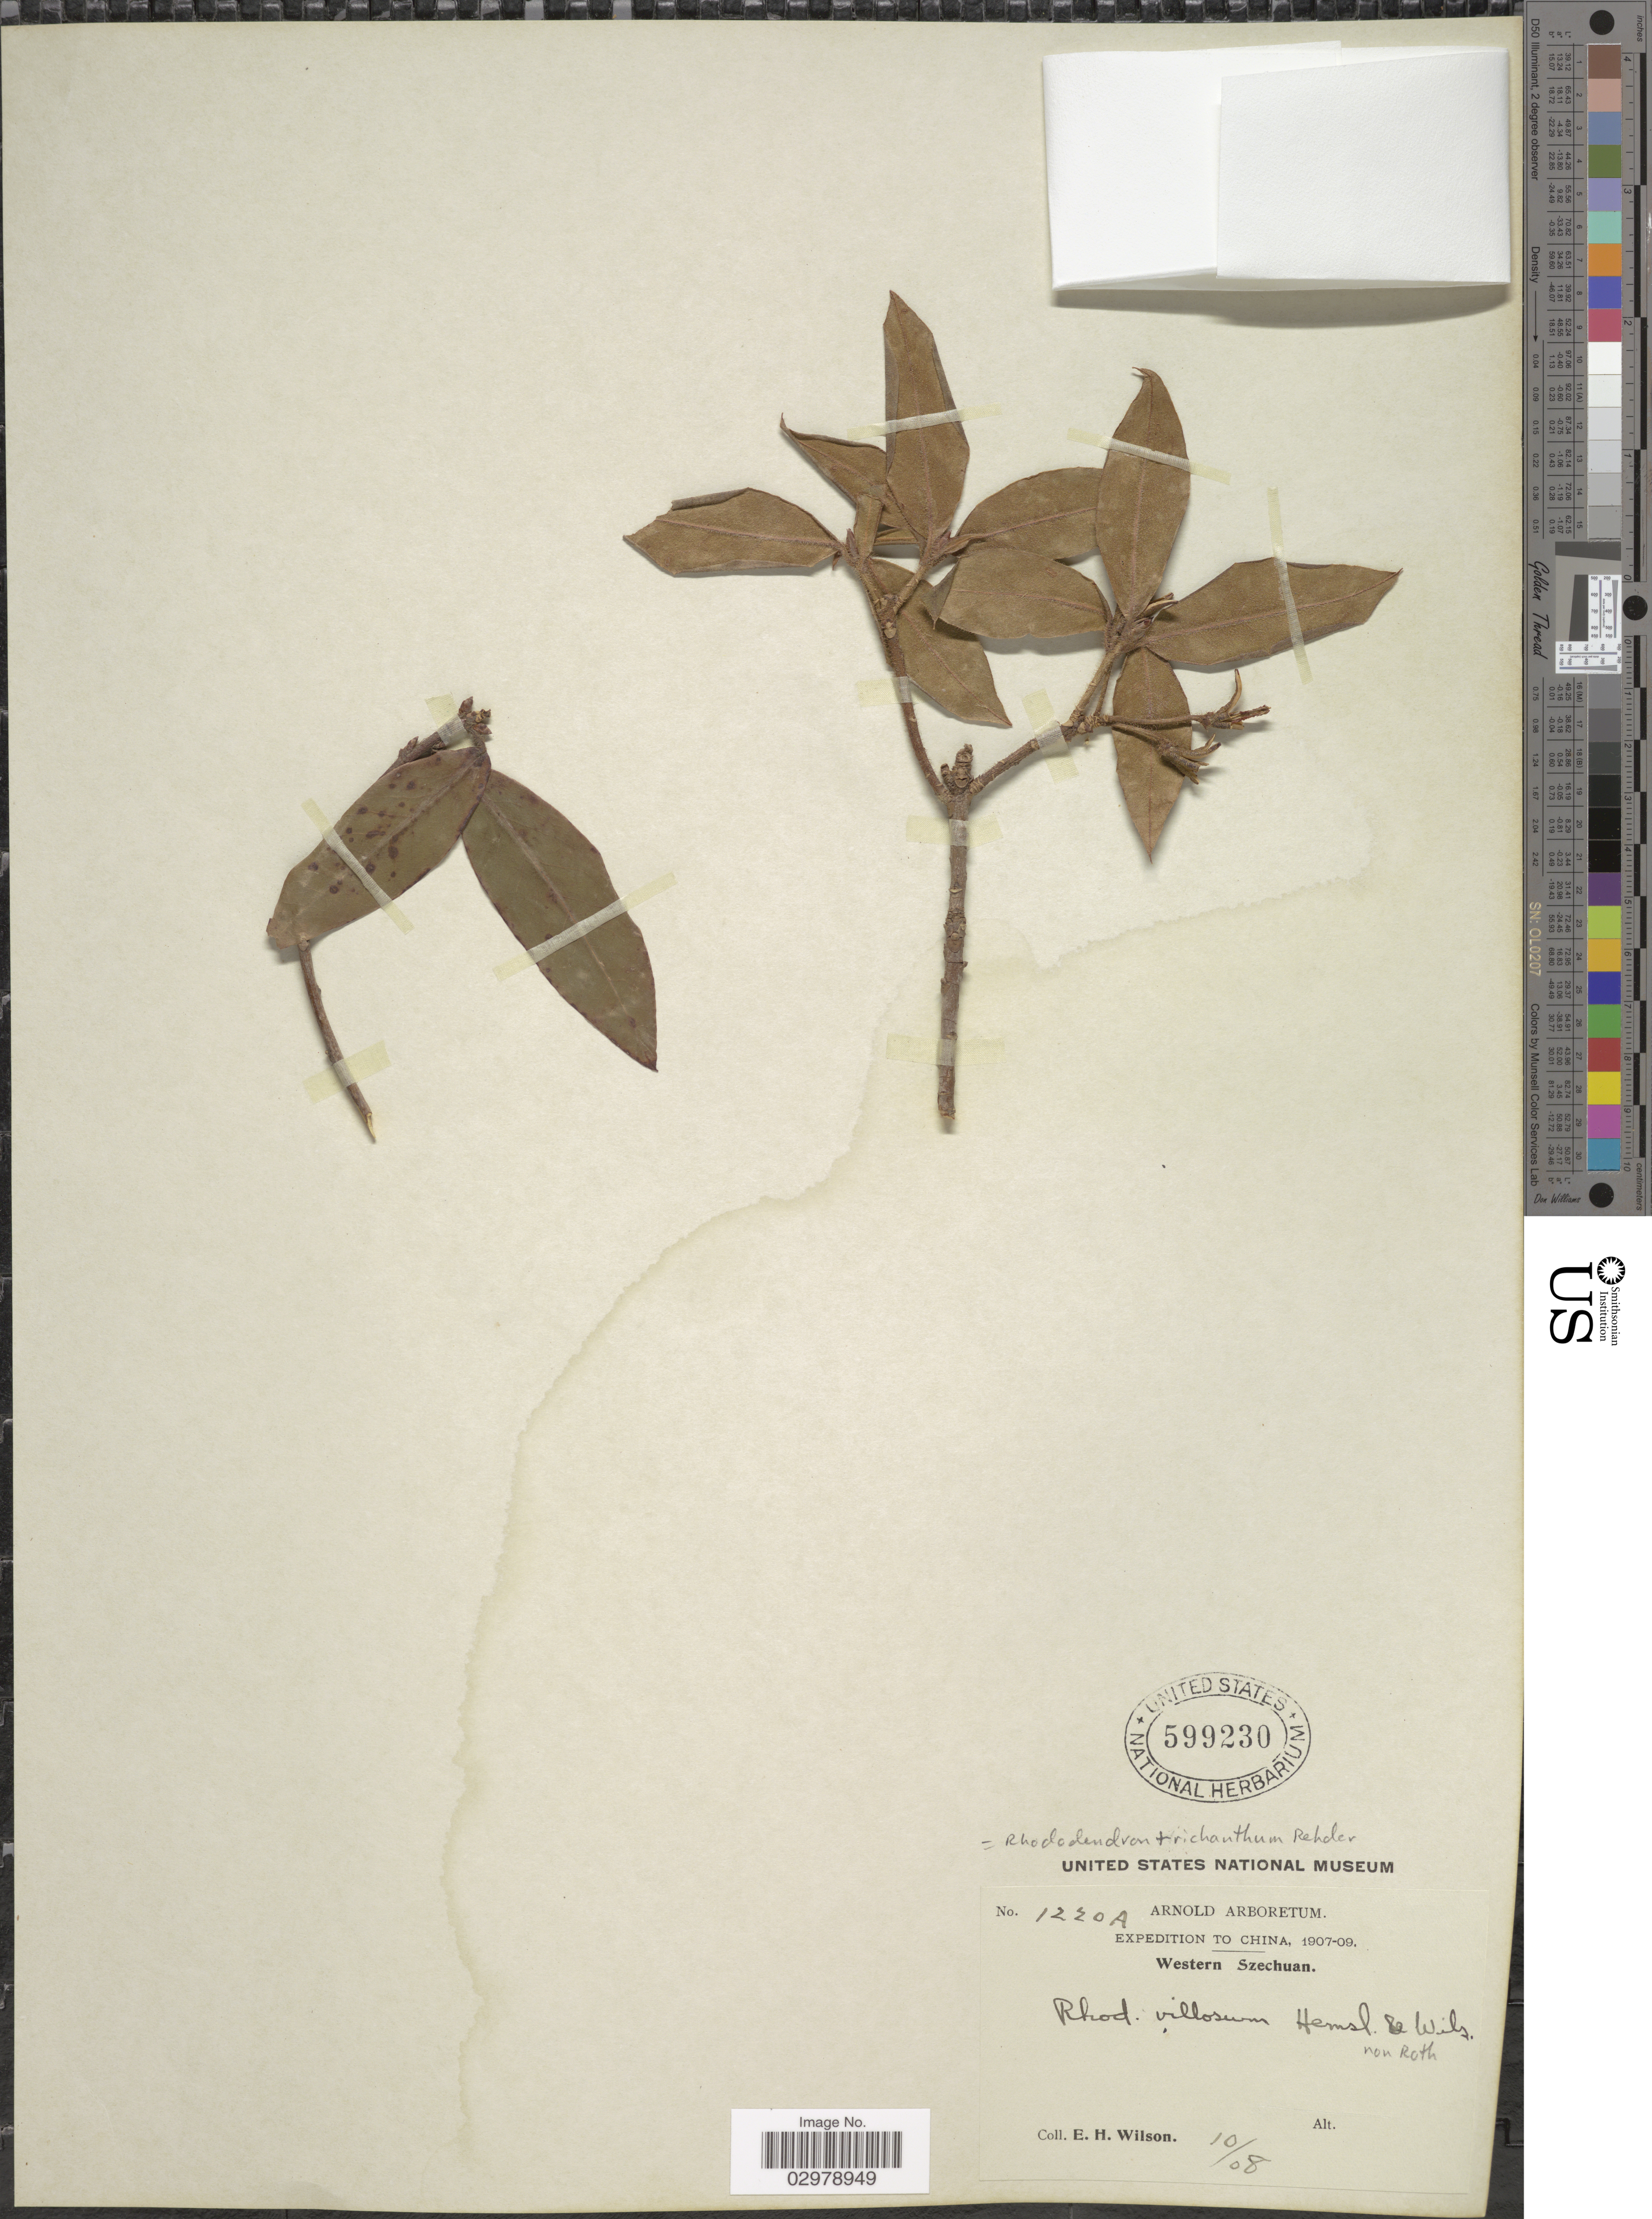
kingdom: Plantae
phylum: Tracheophyta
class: Magnoliopsida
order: Ericales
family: Ericaceae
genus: Rhododendron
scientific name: Rhododendron trichanthum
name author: Rehder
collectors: E. Wilson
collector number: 1220A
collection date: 1908-10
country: China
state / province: Sichuan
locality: Western Szechuan.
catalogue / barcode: US 599230